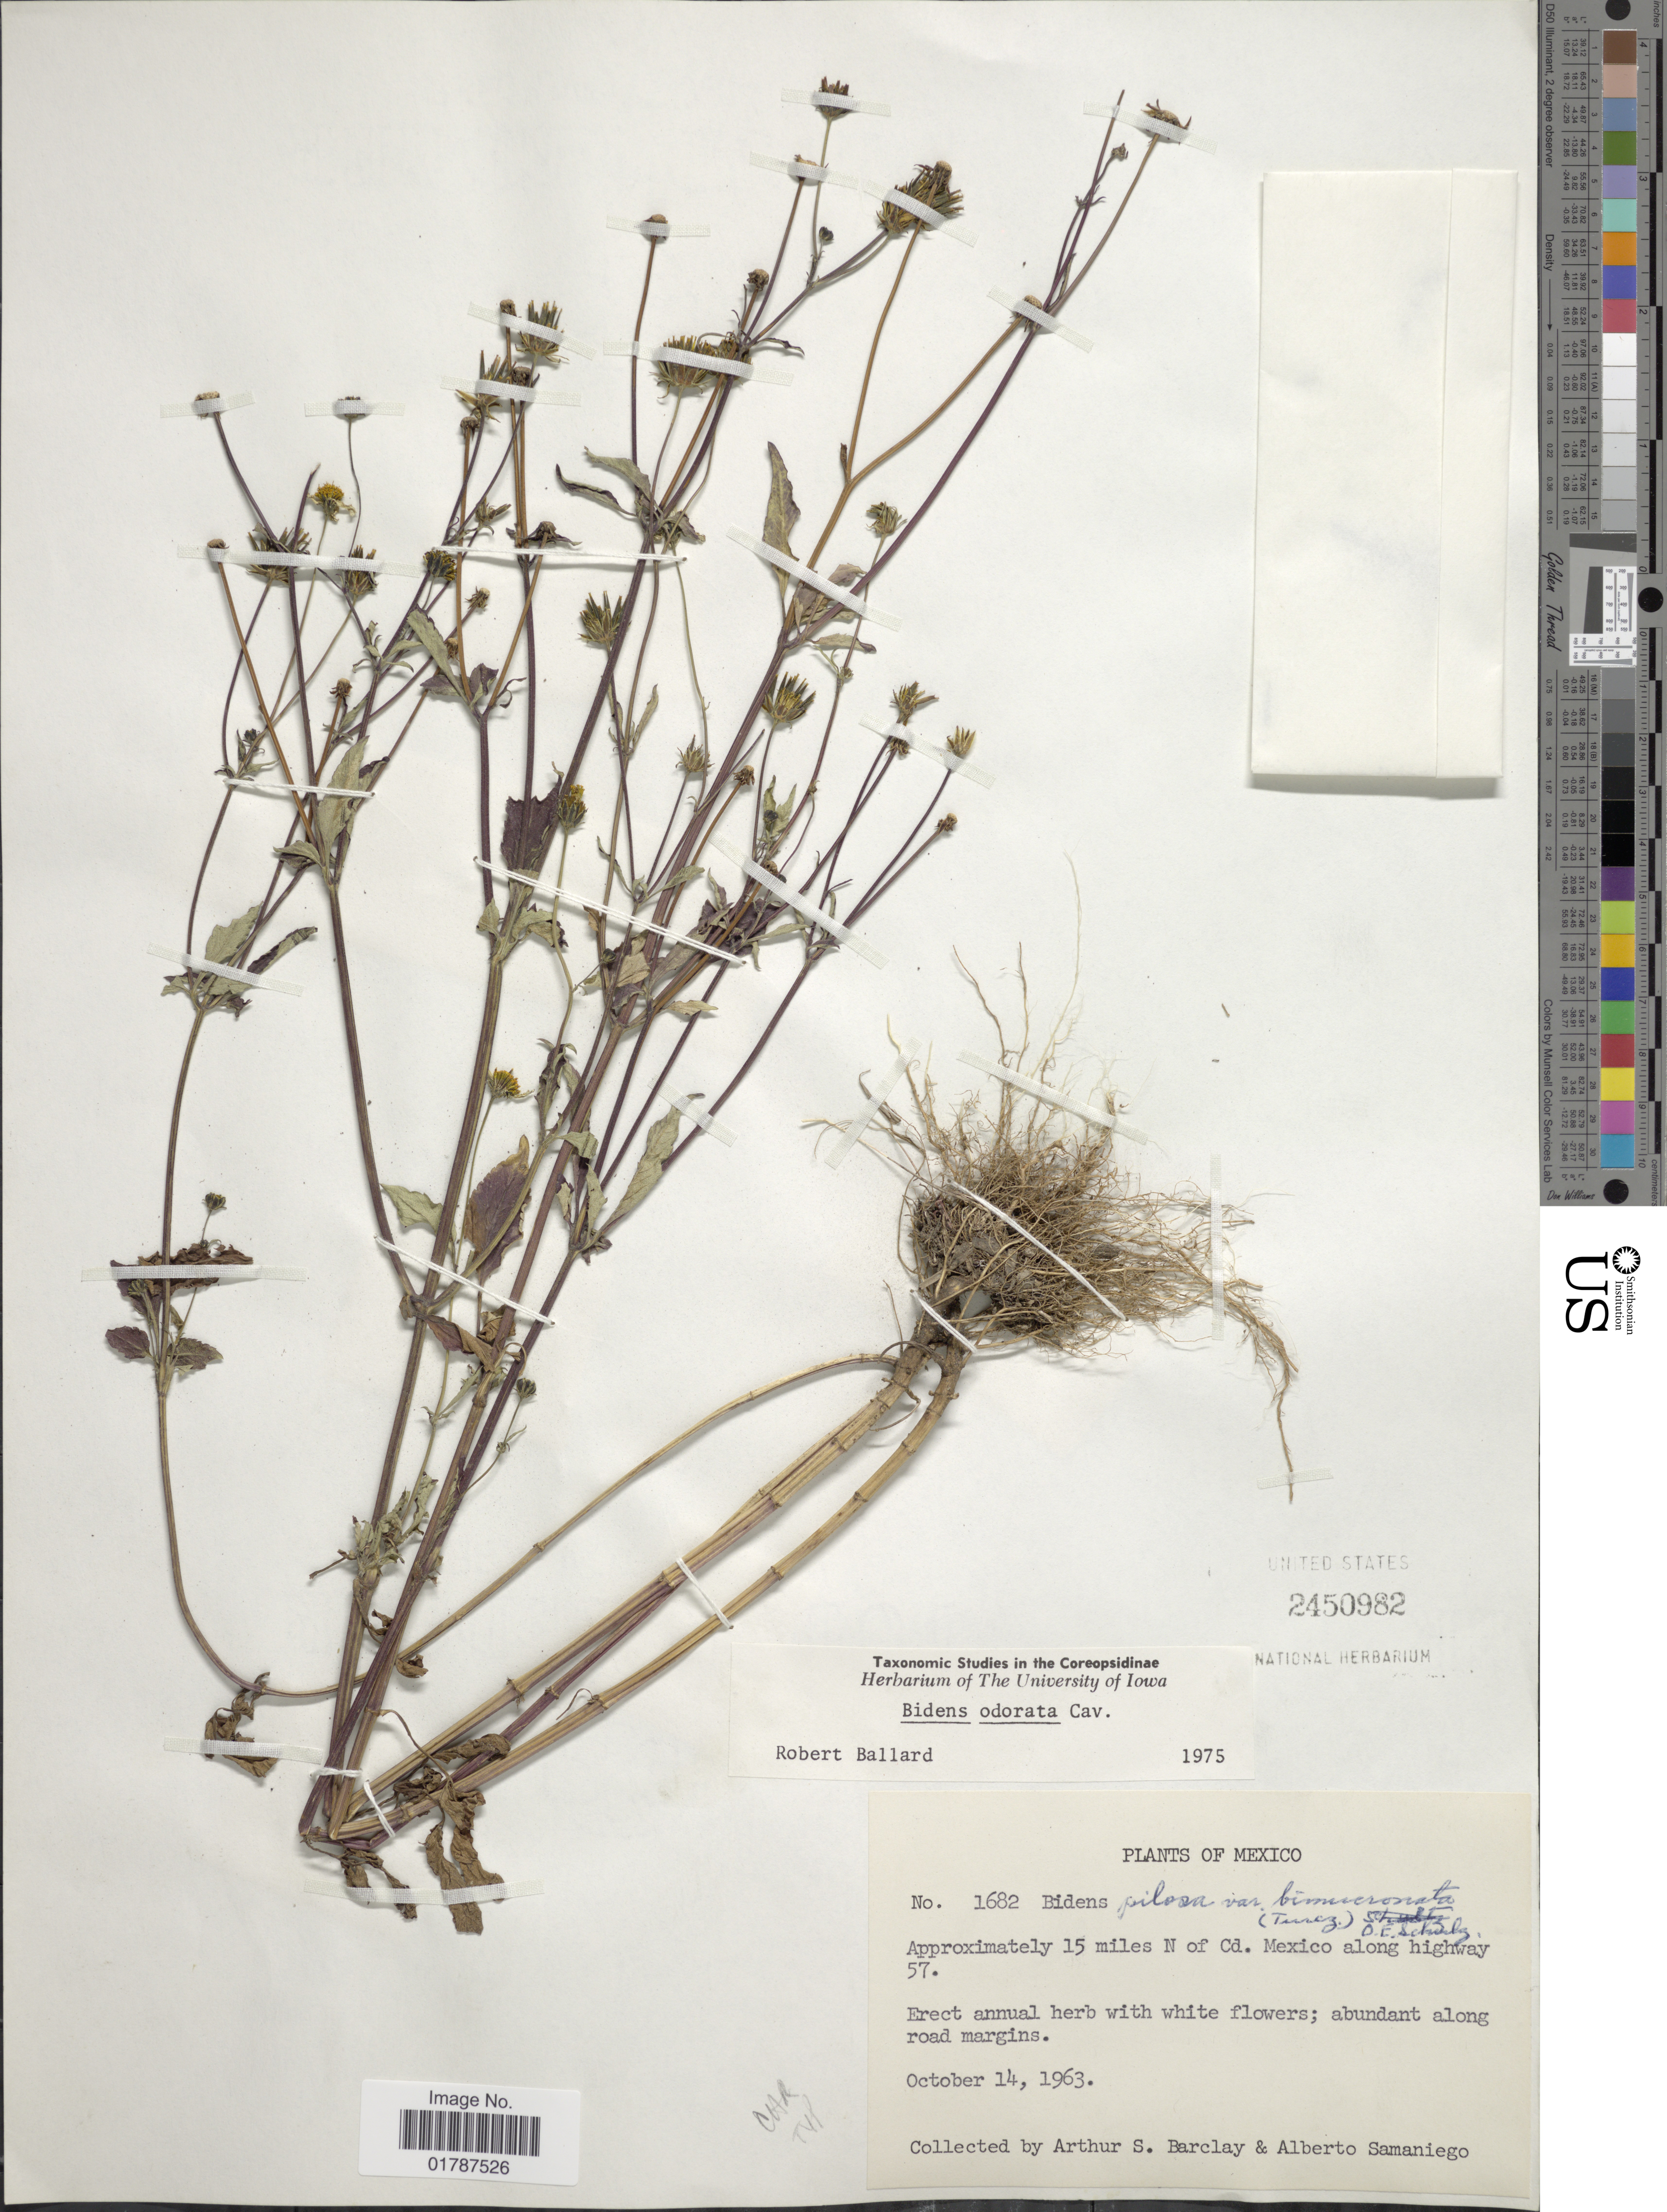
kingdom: Plantae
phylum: Tracheophyta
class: Magnoliopsida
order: Asterales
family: Asteraceae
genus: Bidens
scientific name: Bidens odorata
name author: Cav.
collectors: A. S. Barclay & A. V. Samaniego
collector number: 1682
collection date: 1963-10-14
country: Mexico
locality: Approximately 15 miles N of Cd. Mexico along Hihjgway 57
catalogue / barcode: US 2450982